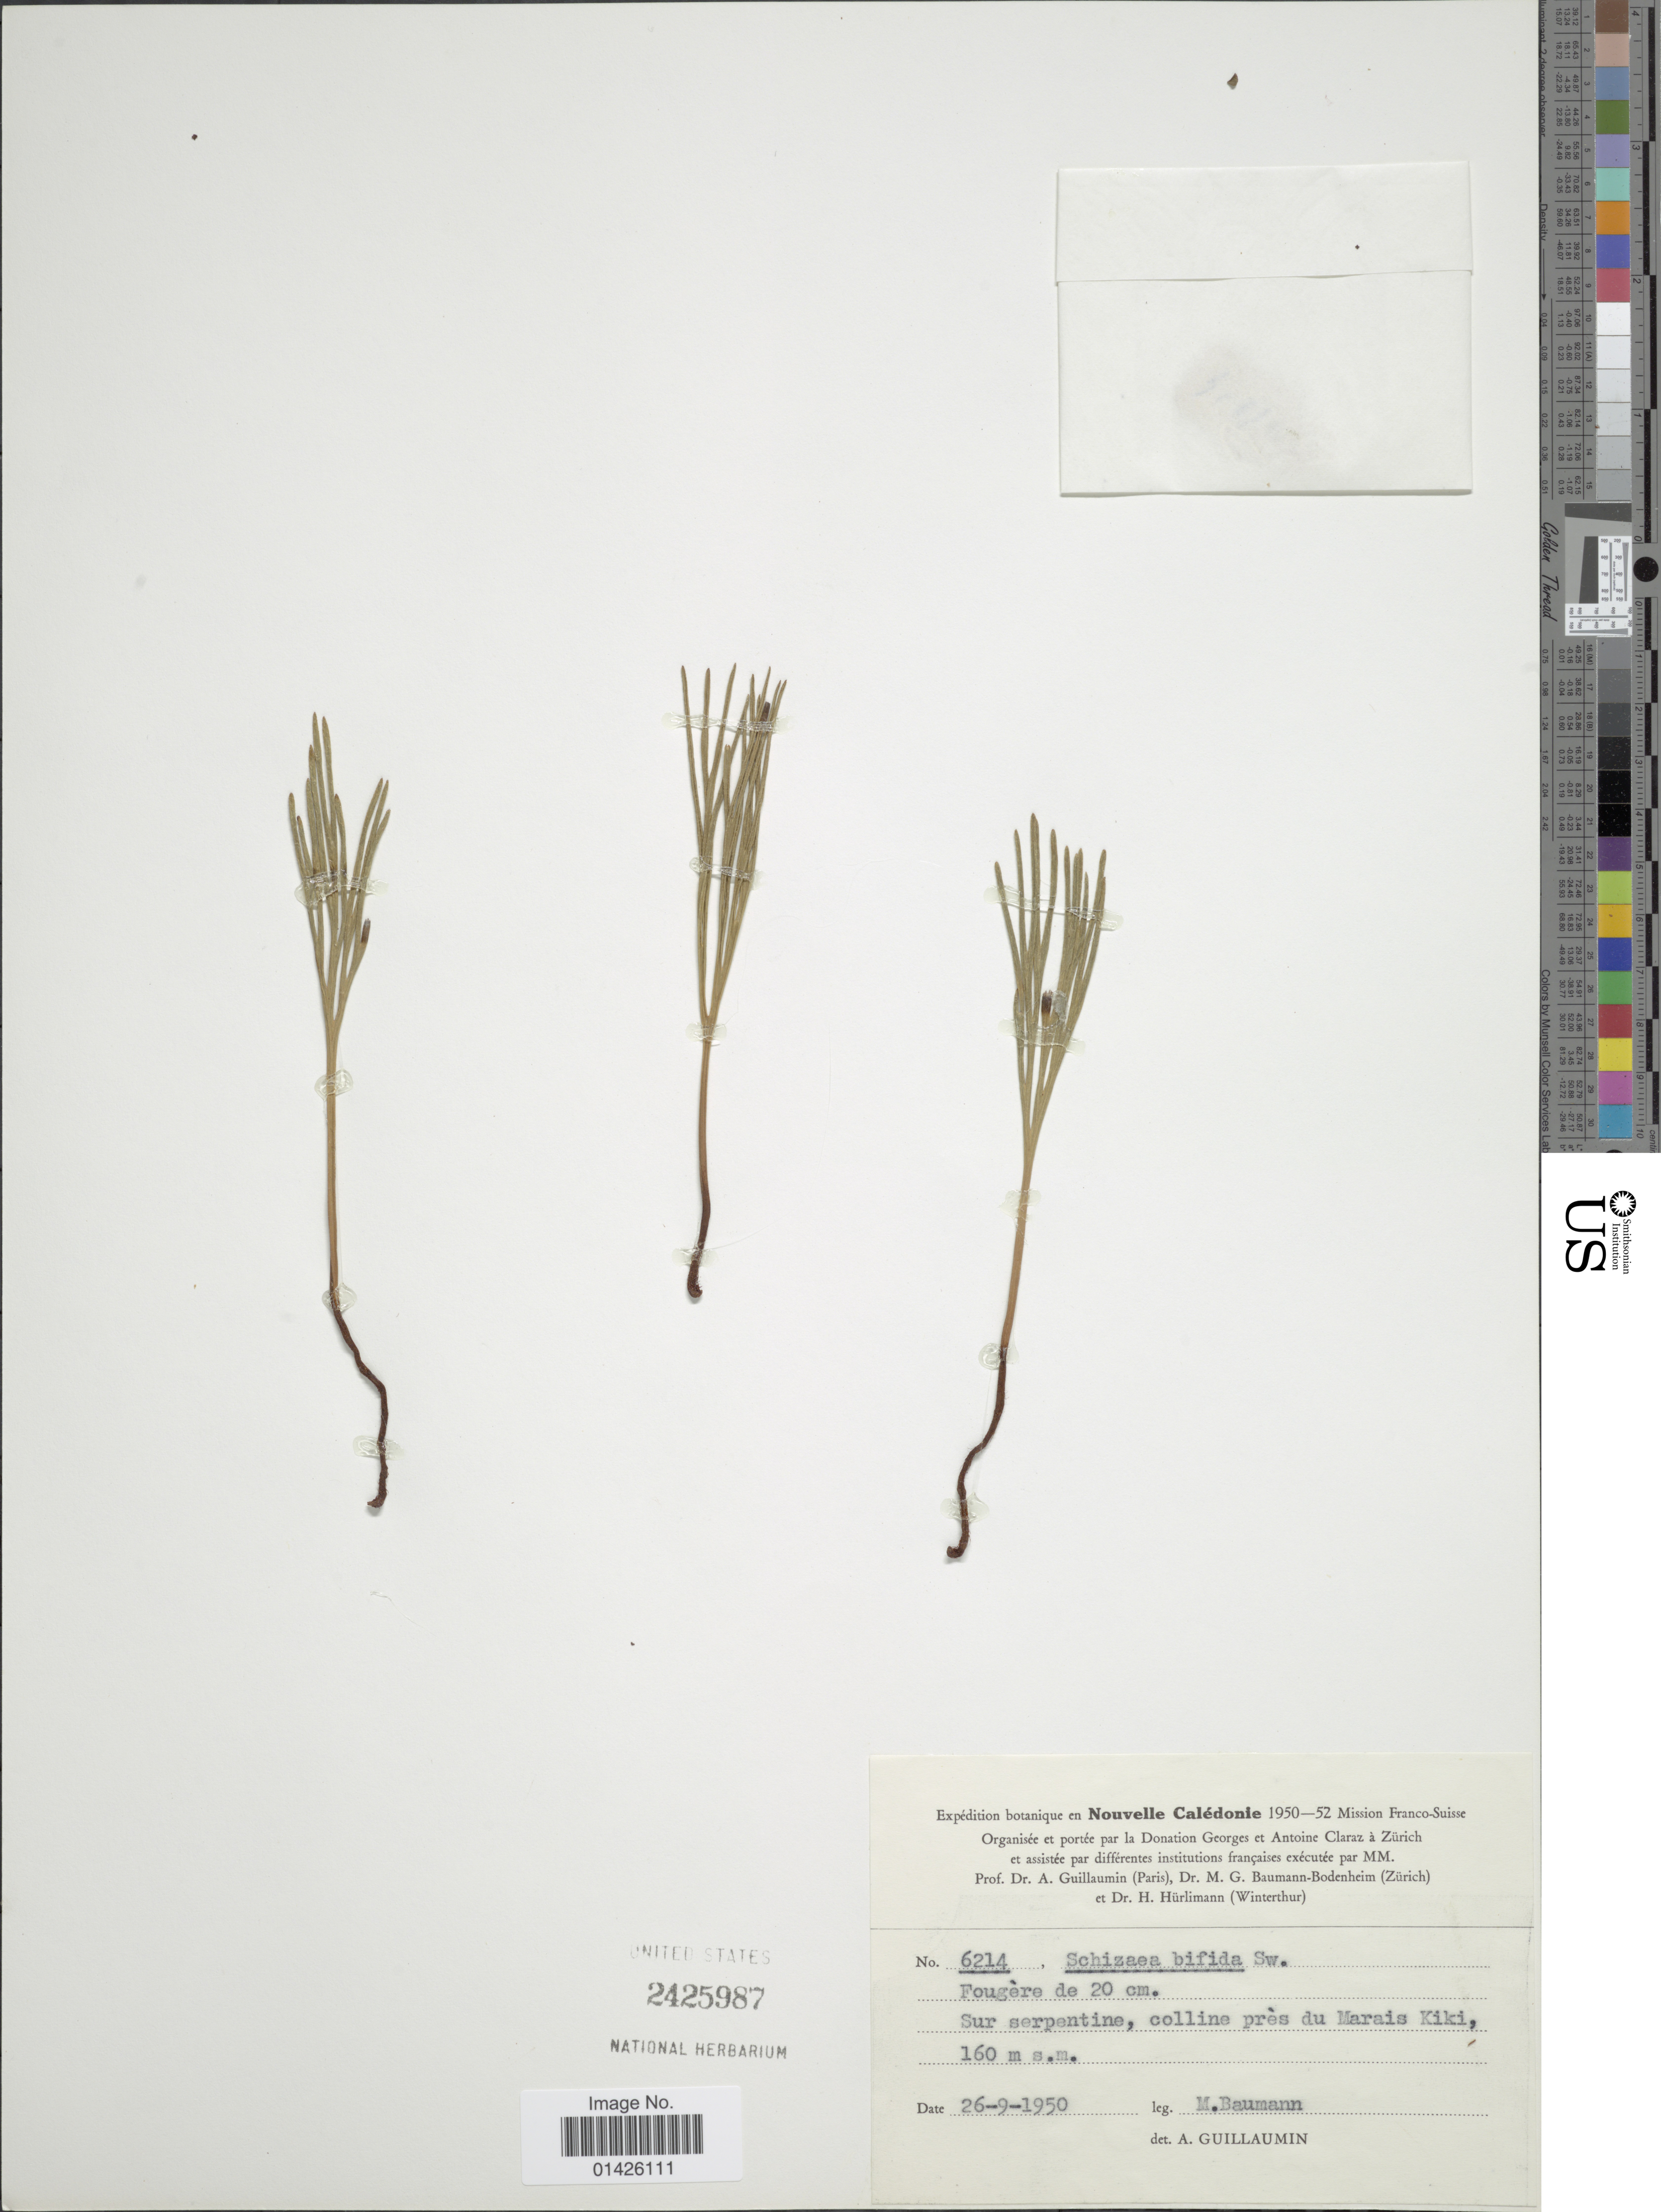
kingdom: Plantae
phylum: Tracheophyta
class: Polypodiopsida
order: Schizaeales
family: Schizaeaceae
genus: Schizaea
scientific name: Schizaea bifida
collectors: M. Baumann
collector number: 6214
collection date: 1950-09-26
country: New Caledonia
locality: Sur serpentine, colline près du Marais Kiki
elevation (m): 160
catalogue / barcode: US 2425987